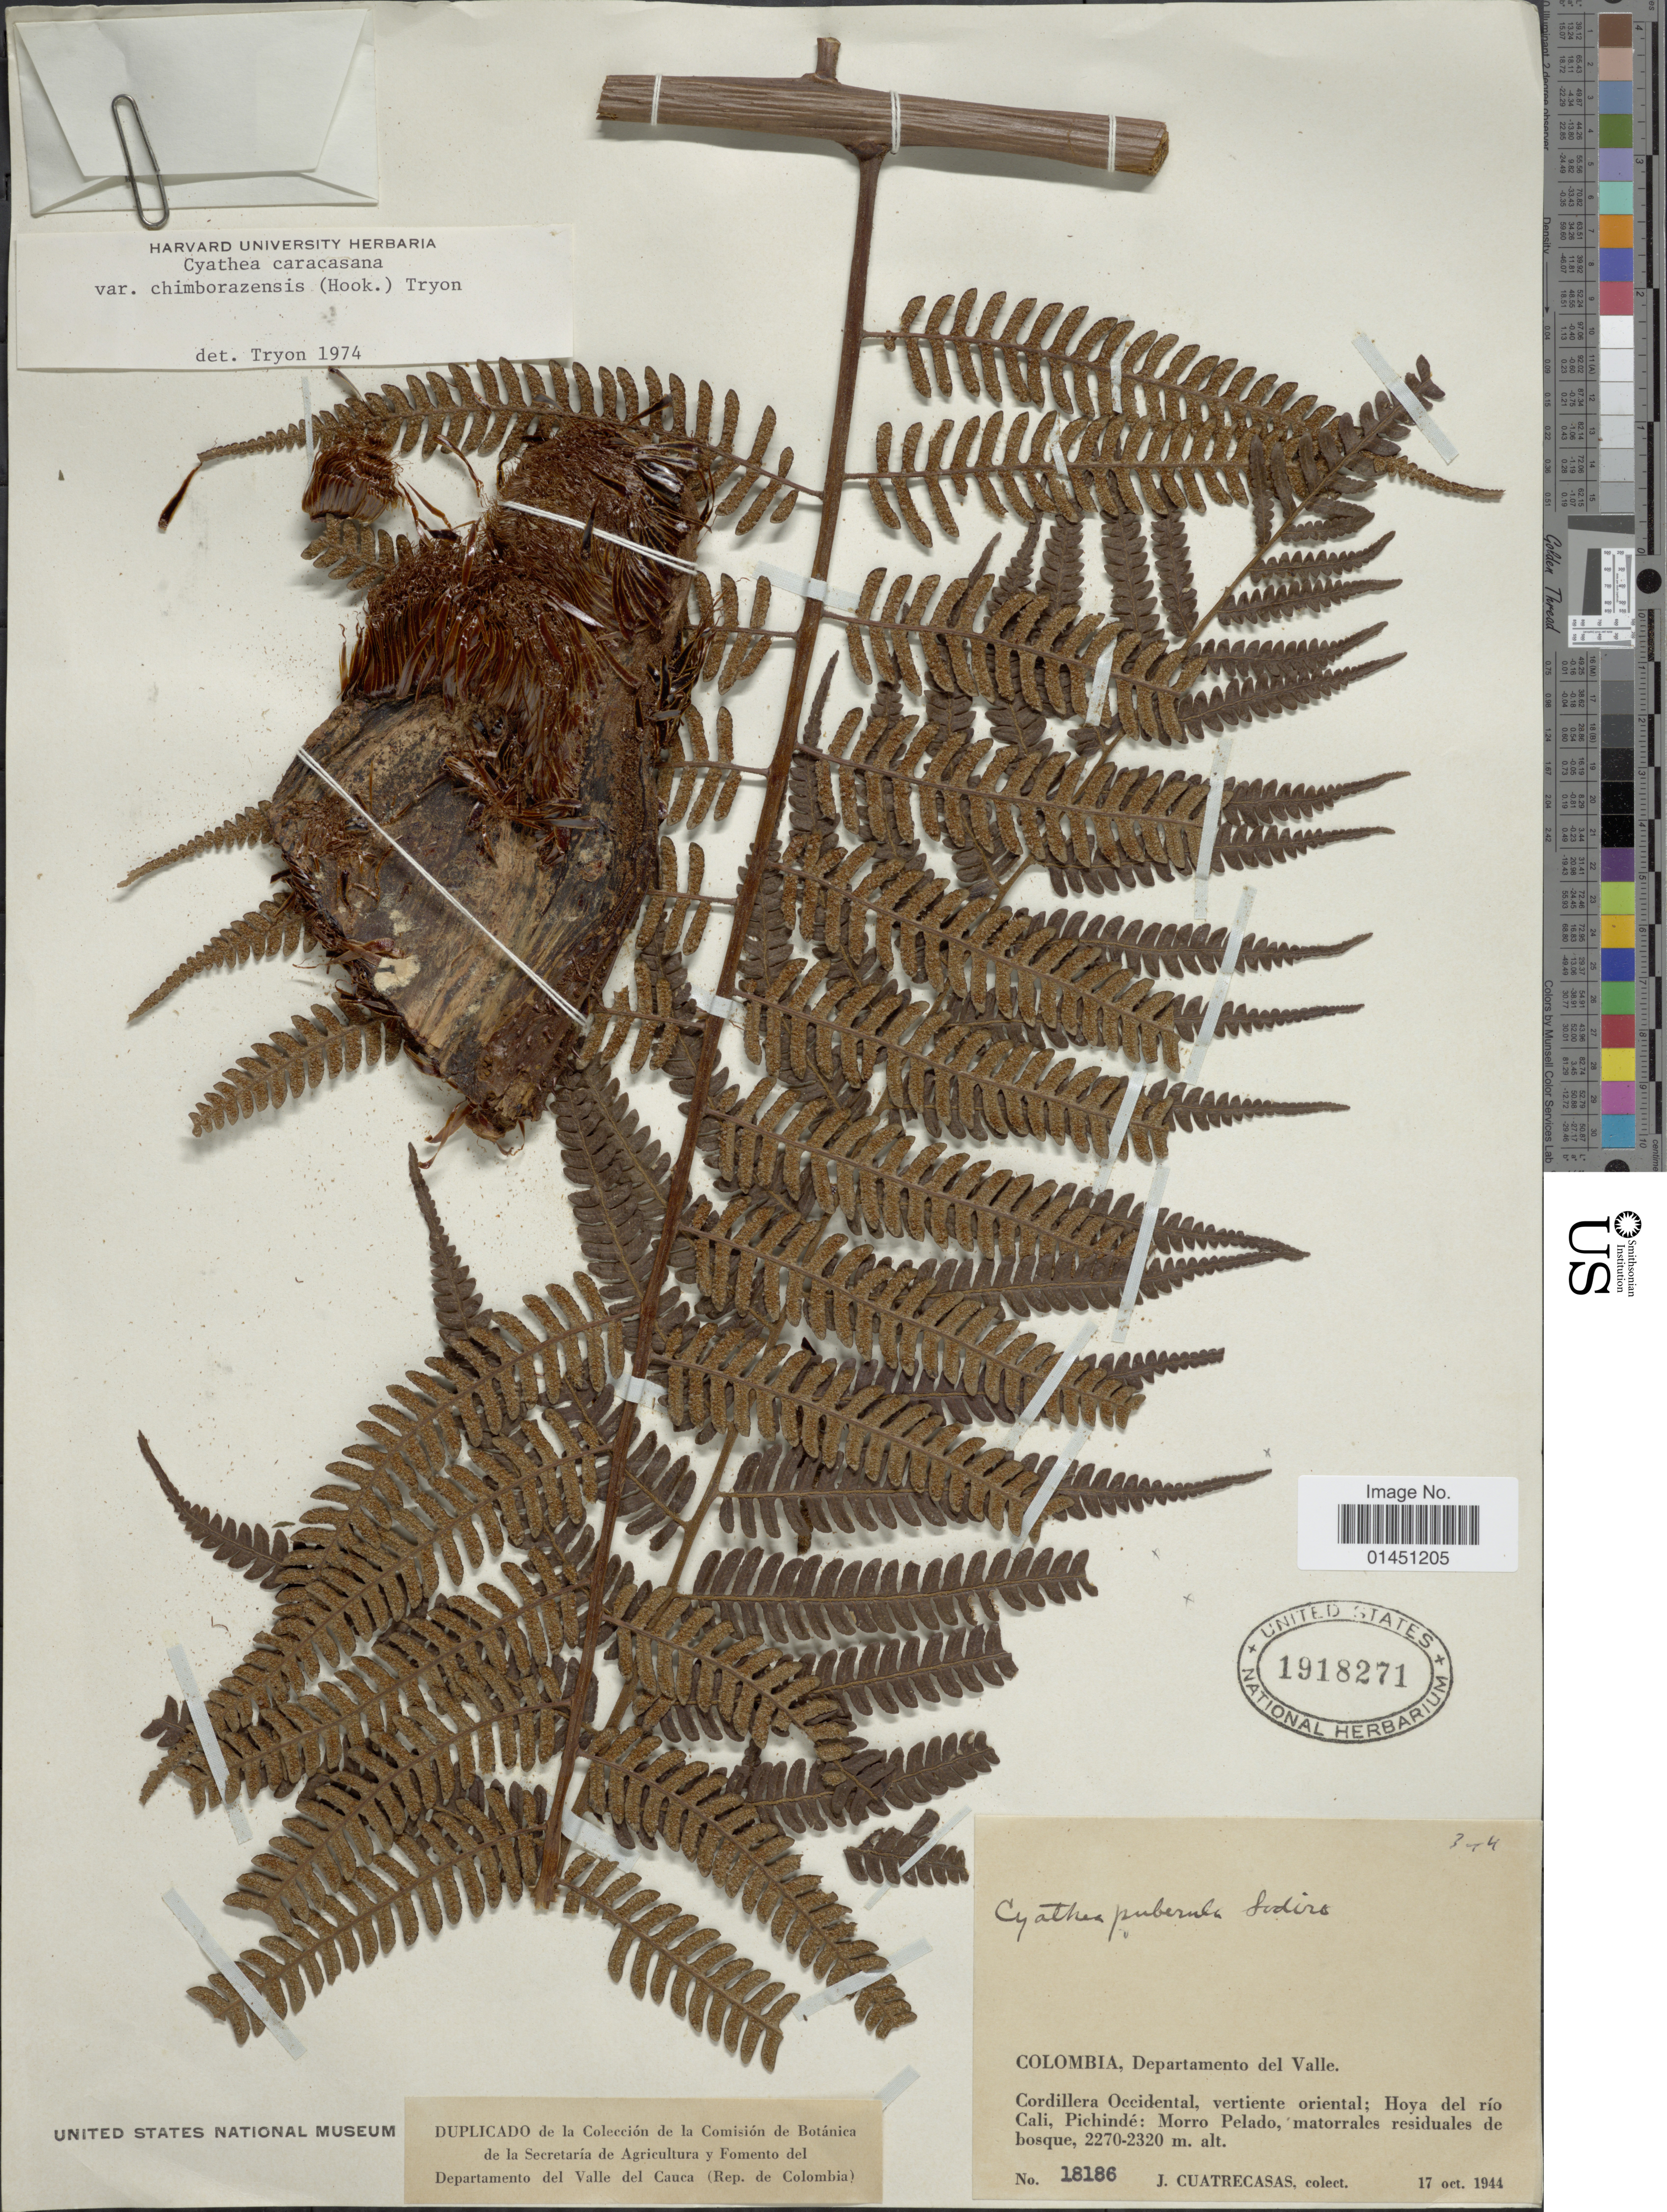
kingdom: Plantae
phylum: Tracheophyta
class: Polypodiopsida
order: Cyatheales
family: Cyatheaceae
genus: Cyathea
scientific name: Cyathea caracasana var. chimborazensis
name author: (Hook.) R.M. Tryon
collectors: J. Cuatrecasas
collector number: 18166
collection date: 1944-10-17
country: Colombia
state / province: Valle del Cauca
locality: Departamento del Valle, Cordillera Occidental, vertiente oriental; Hoya del rio Cali, Pichinde: Morro Pelado, matorrales residuales de bosque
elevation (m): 2270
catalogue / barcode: US 1918271